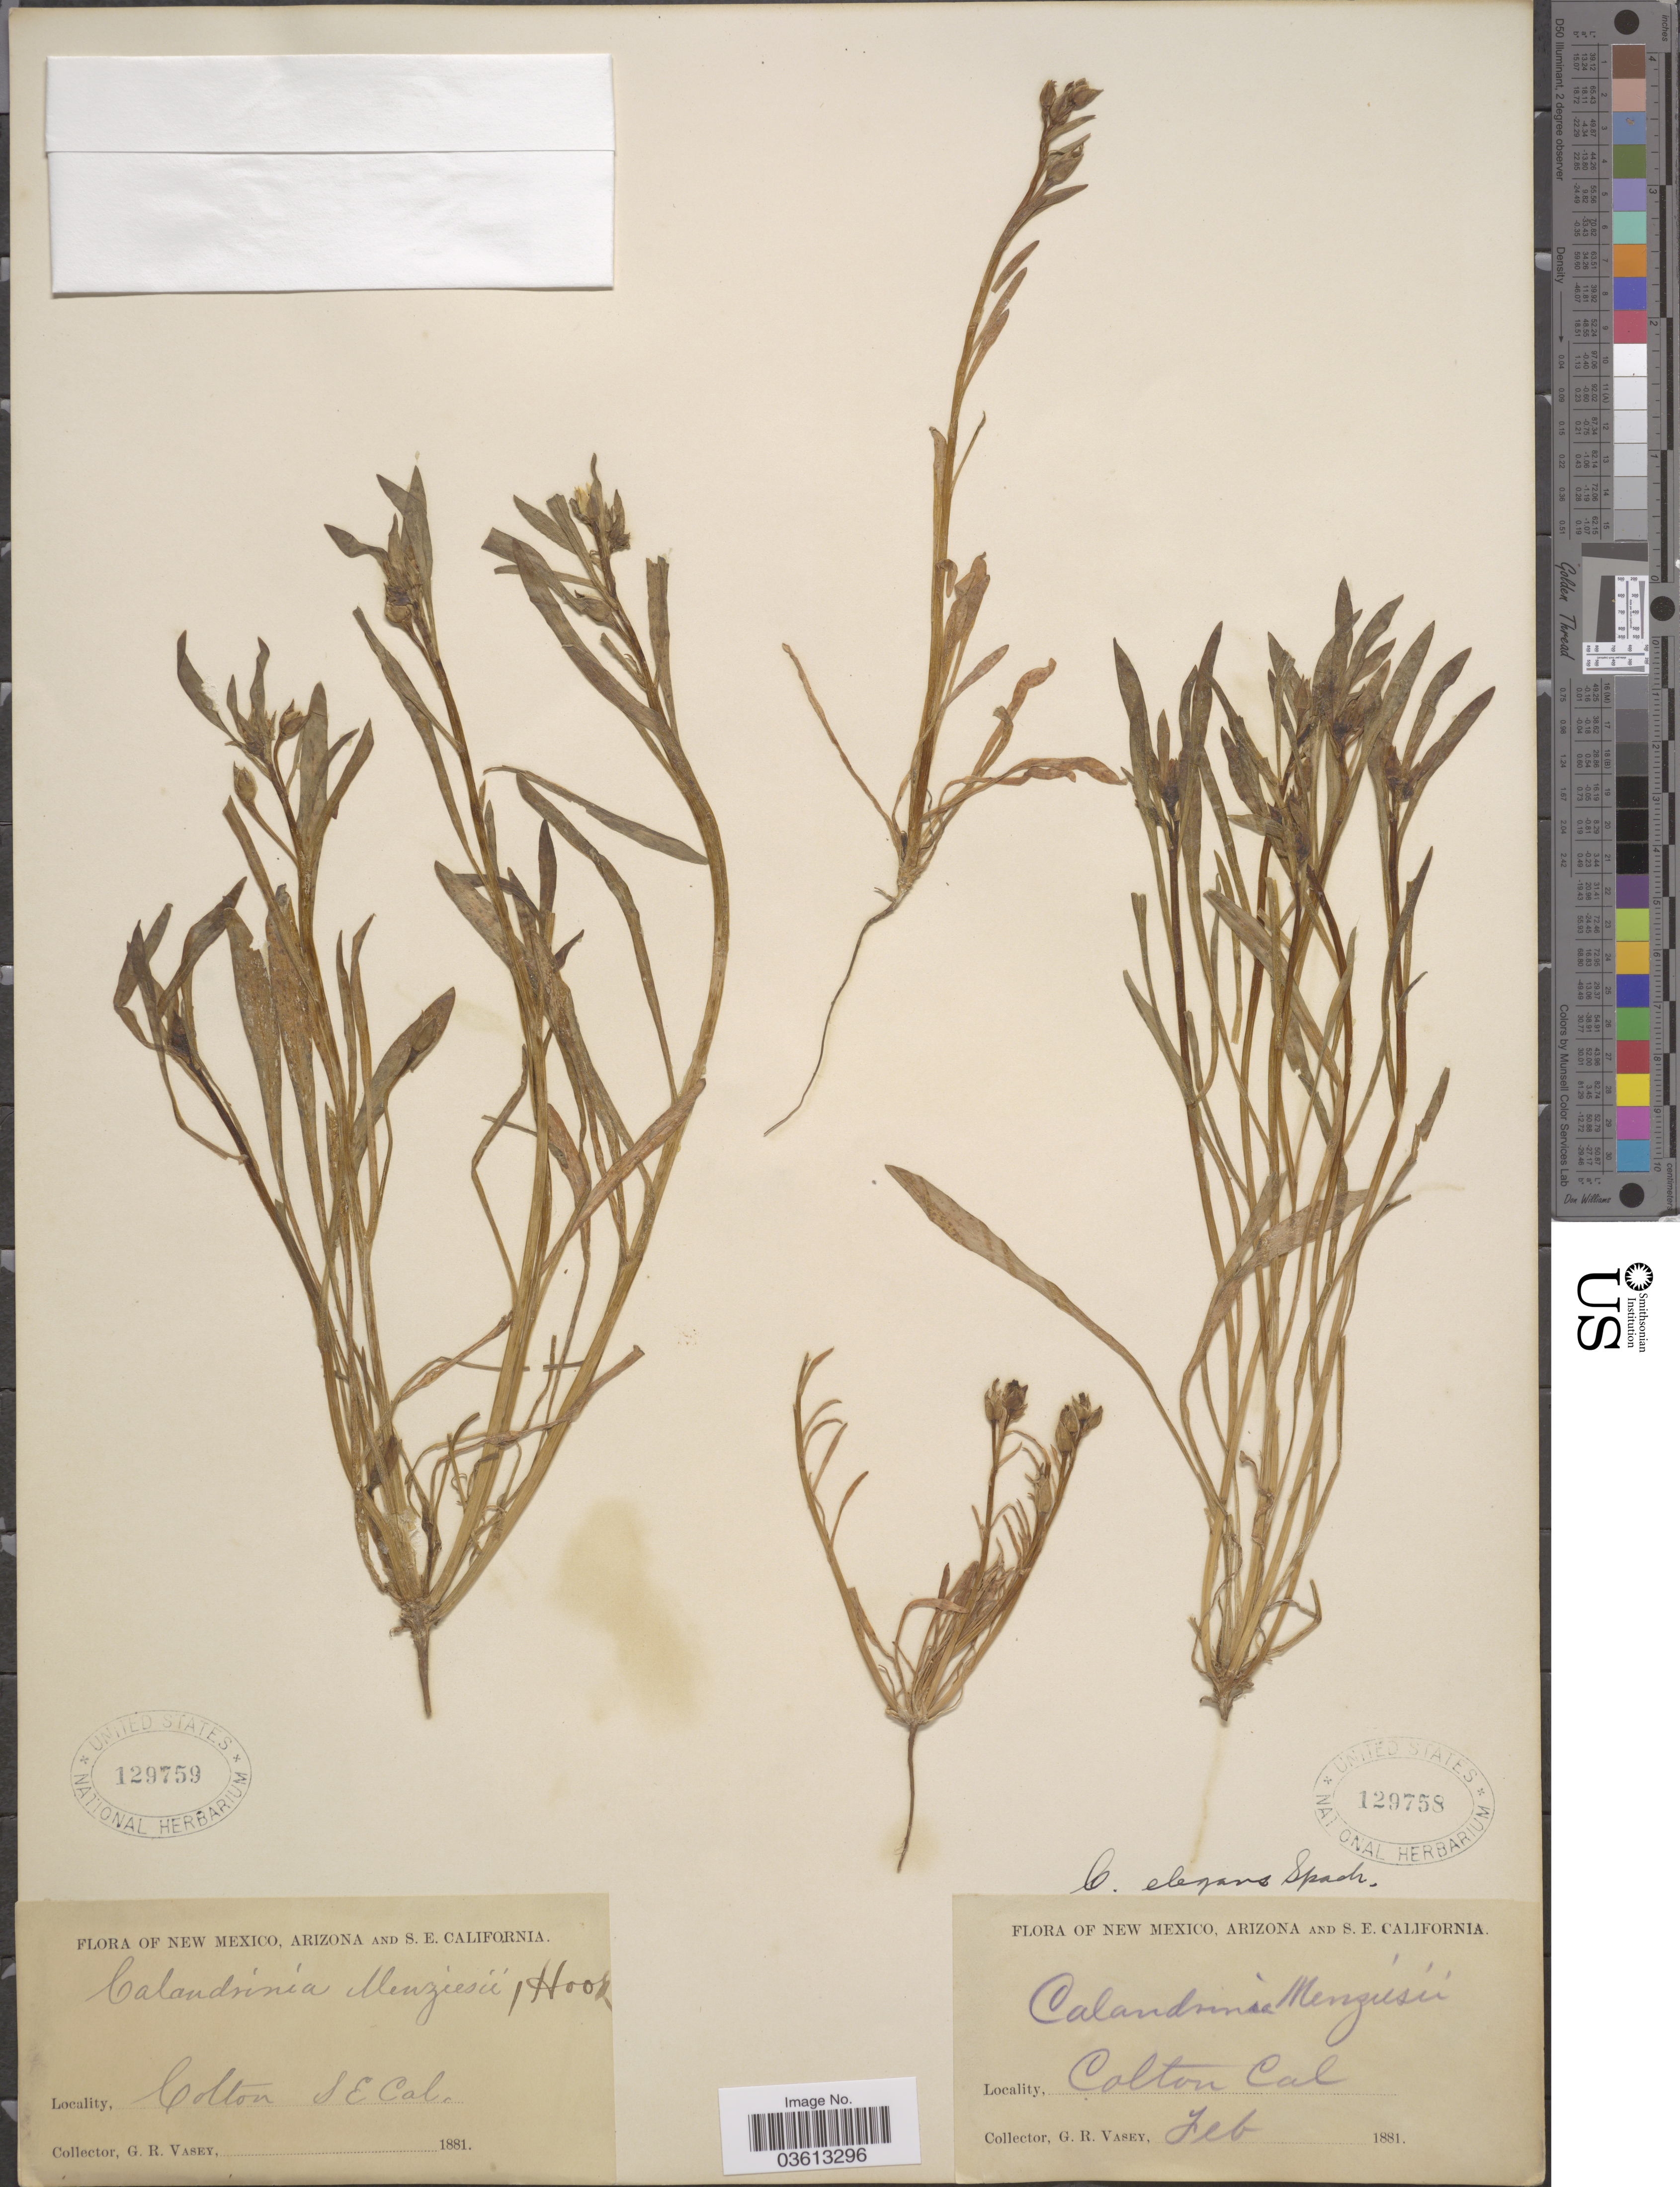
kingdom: Plantae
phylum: Tracheophyta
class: Magnoliopsida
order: Caryophyllales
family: Montiaceae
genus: Calandrinia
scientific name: Calandrinia ciliata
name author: (Ruiz & Pav.) DC.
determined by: Strong, Mark T., (BOT), Smithsonian Institution - National Museum of Natural History (UNITED STATES)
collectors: G. R. Vasey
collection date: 1881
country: United States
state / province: California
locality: S.E. California, Colton.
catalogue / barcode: US 129759-2